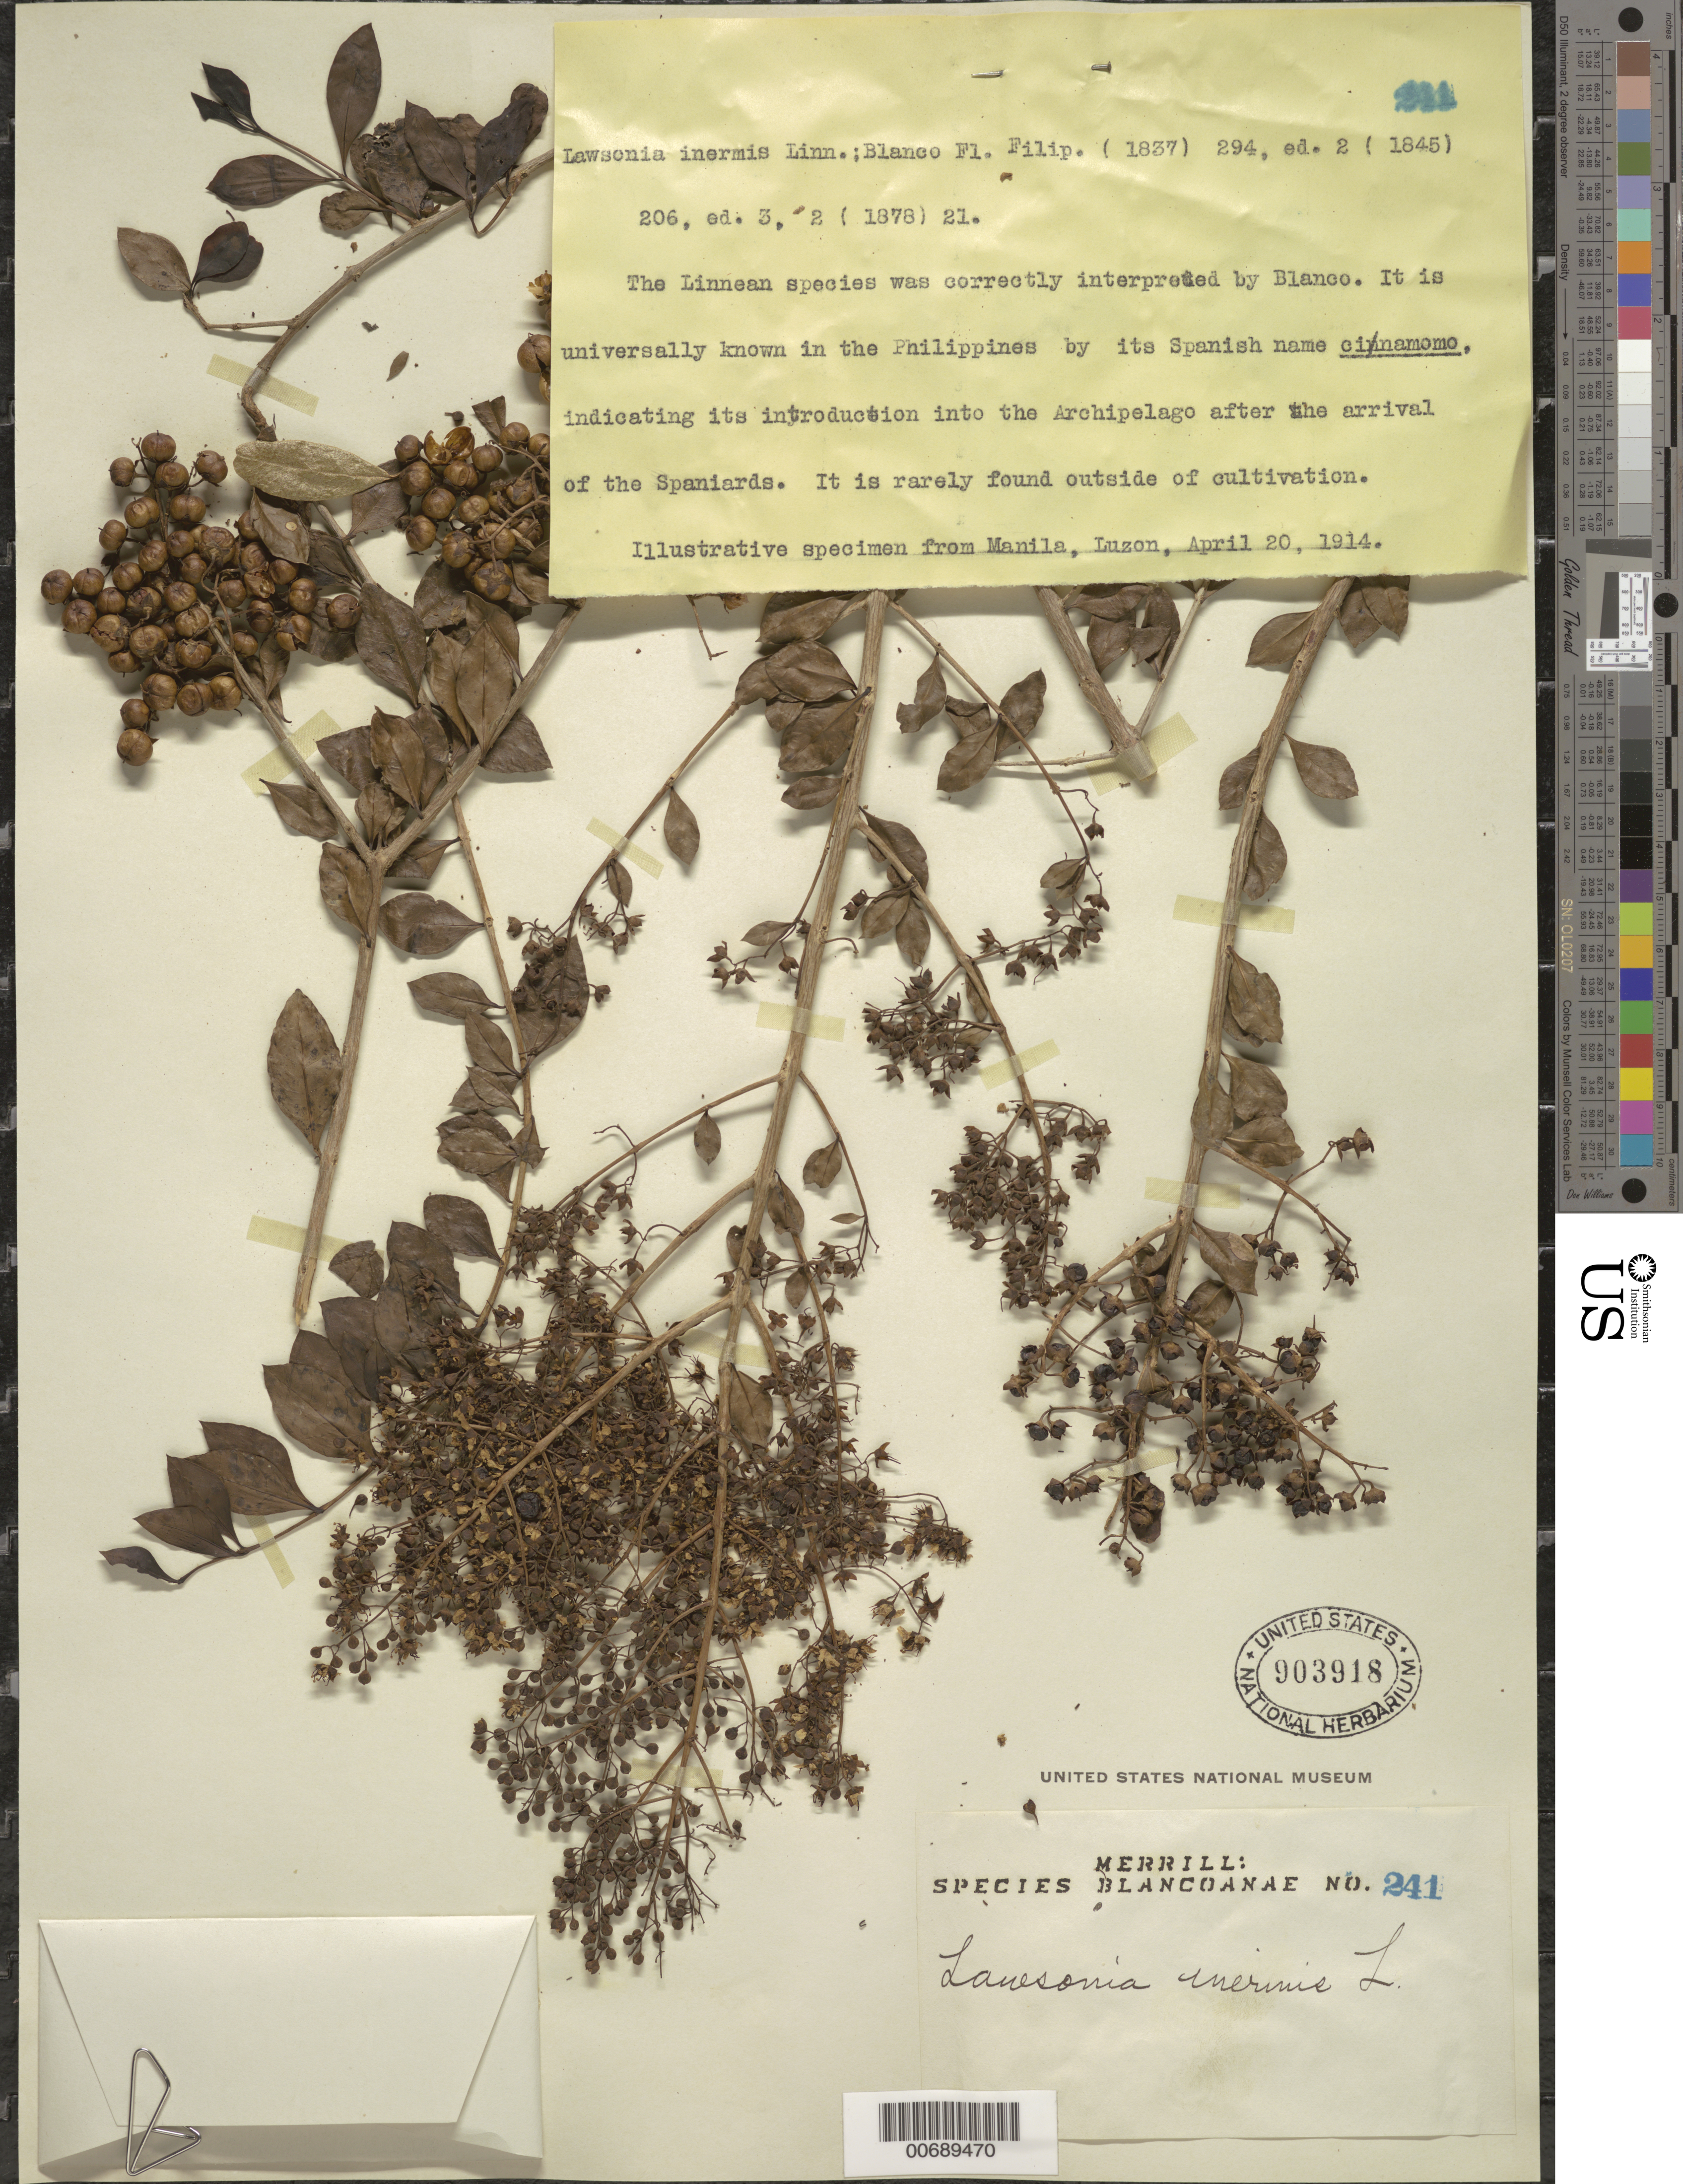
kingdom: Plantae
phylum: Tracheophyta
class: Magnoliopsida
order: Myrtales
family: Lythraceae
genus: Lawsonia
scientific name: Lawsonia inermis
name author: L.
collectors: E. D. Merrill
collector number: Sp. Blancoan. 0241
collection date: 1914-04-20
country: Philippines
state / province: National Capital Region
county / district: Manila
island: Luzon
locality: Manila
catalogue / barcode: US 903918